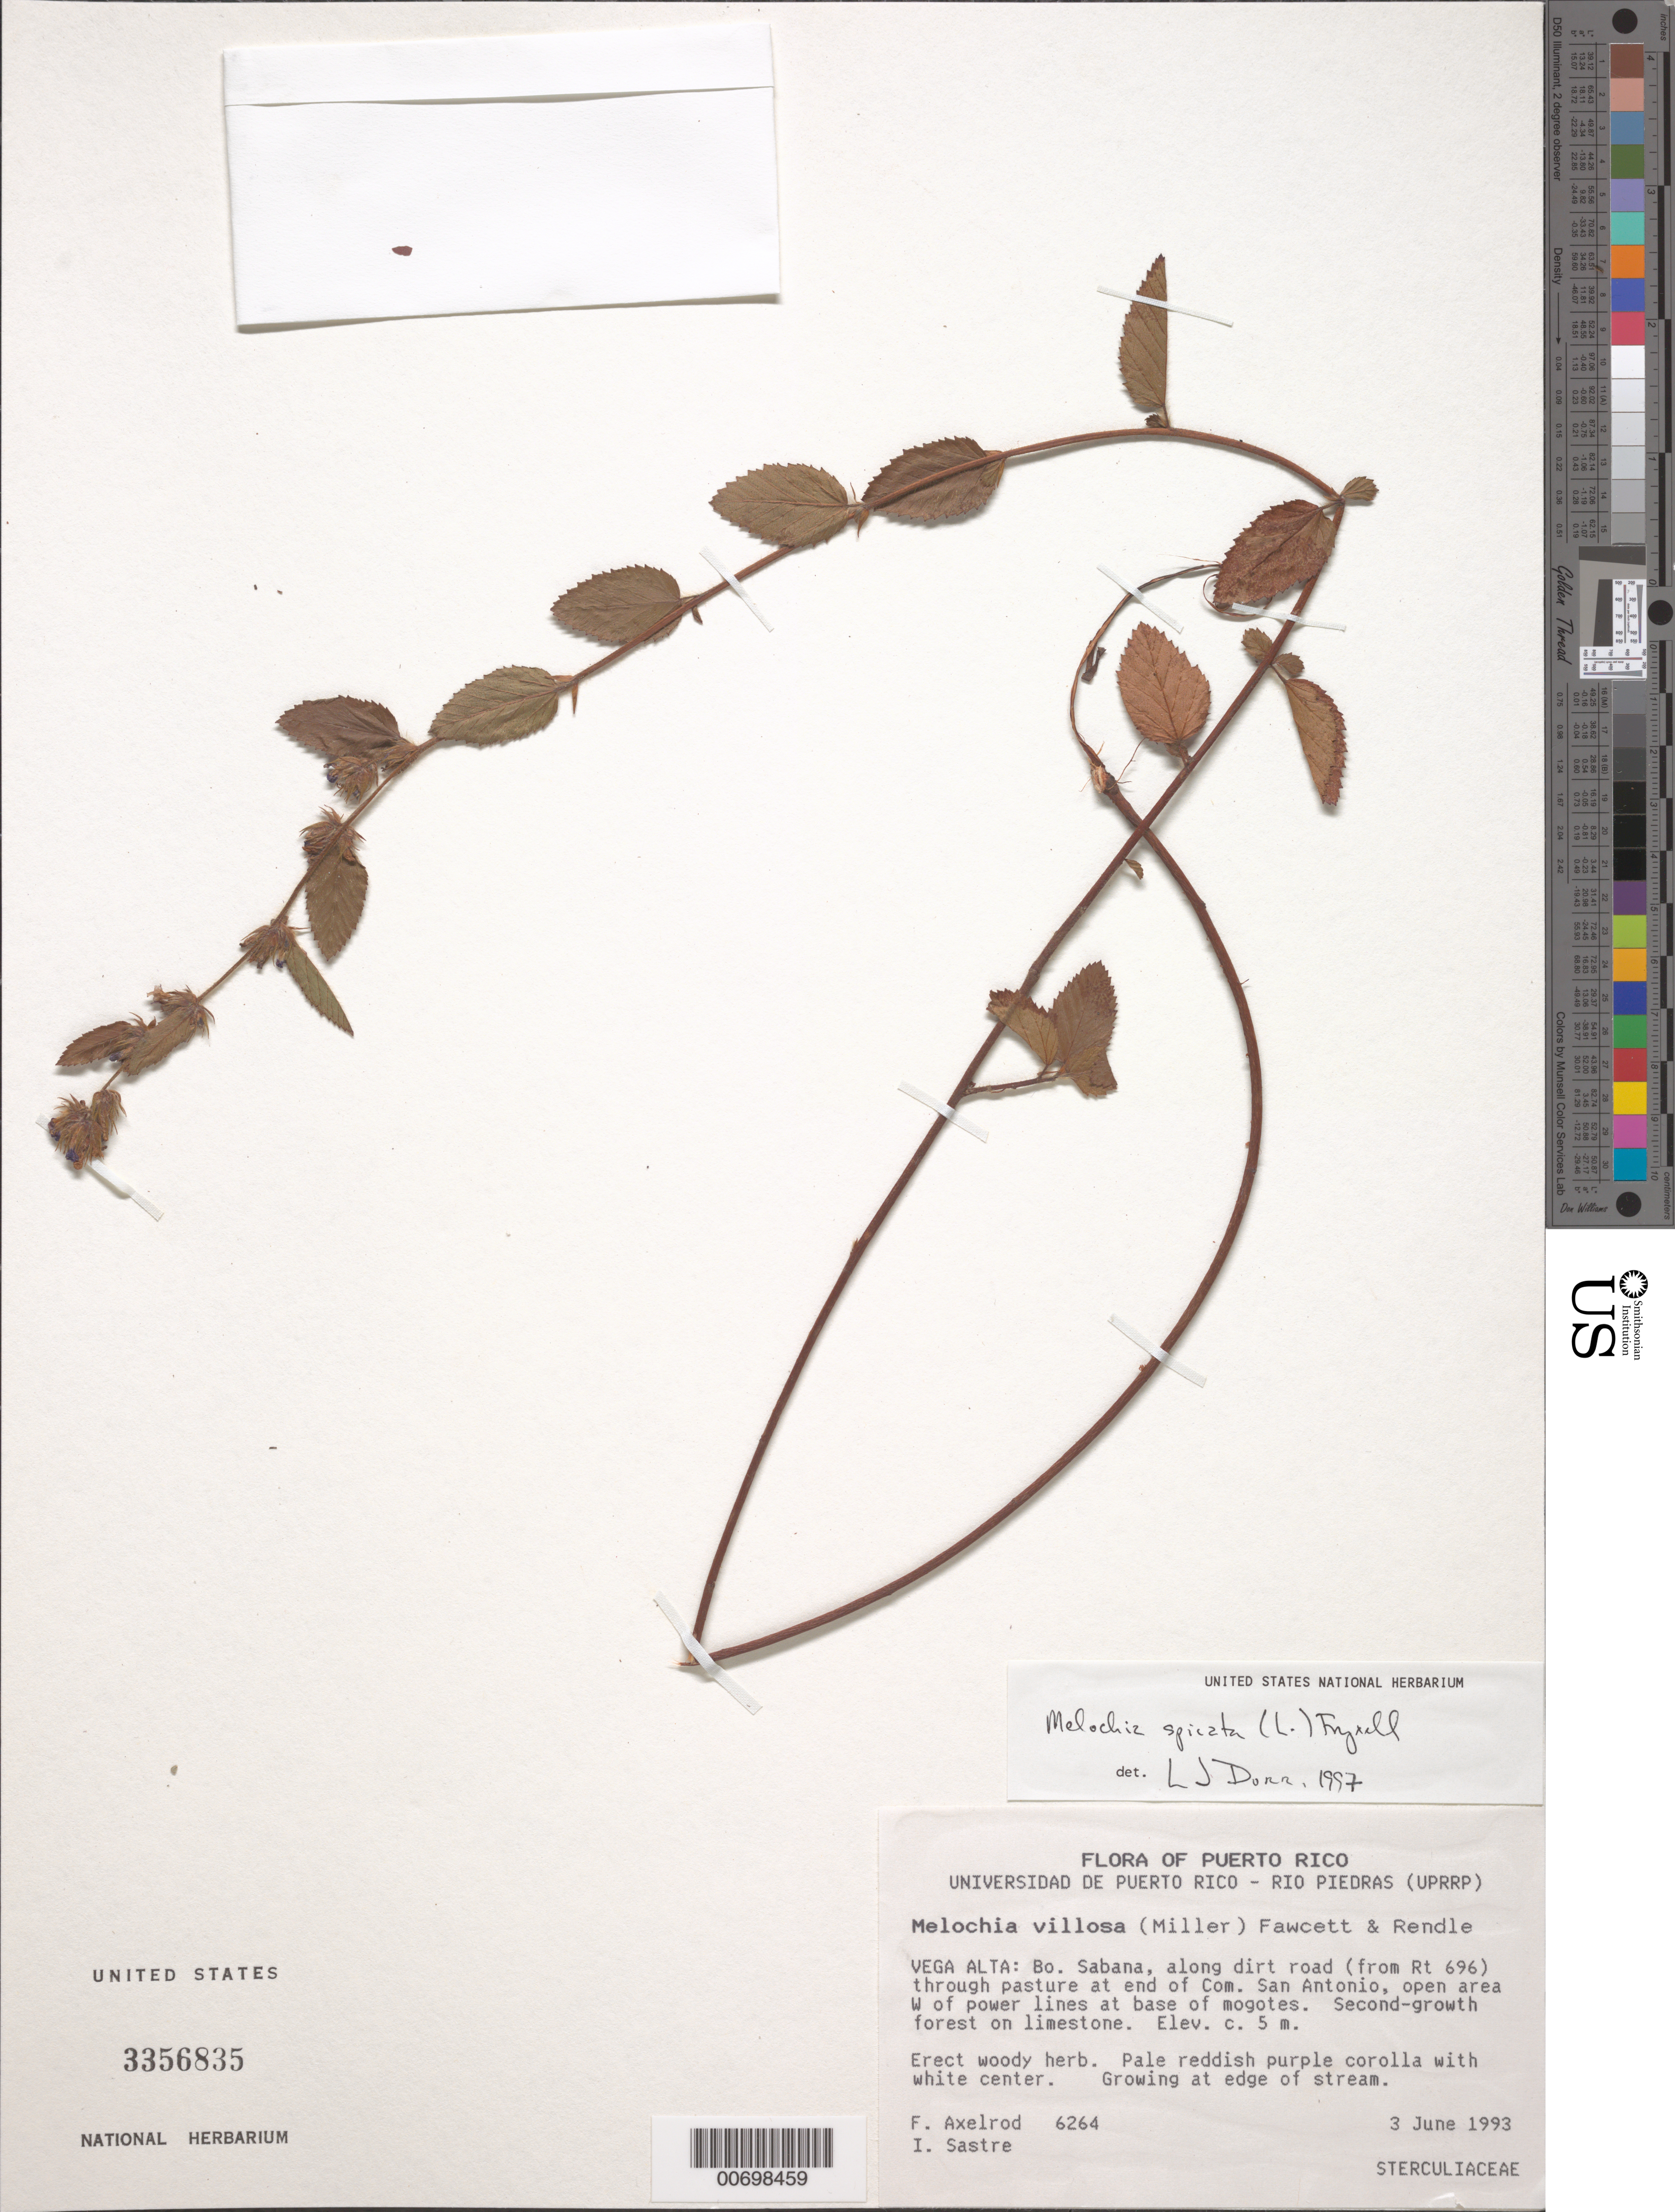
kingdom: Plantae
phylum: Tracheophyta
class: Magnoliopsida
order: Malvales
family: Malvaceae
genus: Melochia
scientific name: Melochia spicata var. spicata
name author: (L.) Fryxell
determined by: Dorr, L. J., (BOT), Smithsonian Institution - National Museum of Natural History (UNITED STATES)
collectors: F. S. Axelrod & I. Sastre-de Jesús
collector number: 6264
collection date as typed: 03 Jun 1993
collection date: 1993-06-03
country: Puerto Rico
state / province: Vega Alta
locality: Vega Alta: Bo. Sabana, along dirt road (from rte 696) through pasture at end of Com. San Antonio, open area W of power lines at base of mogotes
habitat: Second-growth forest on limestone, growing at edge of stream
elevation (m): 5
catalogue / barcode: US 3356835